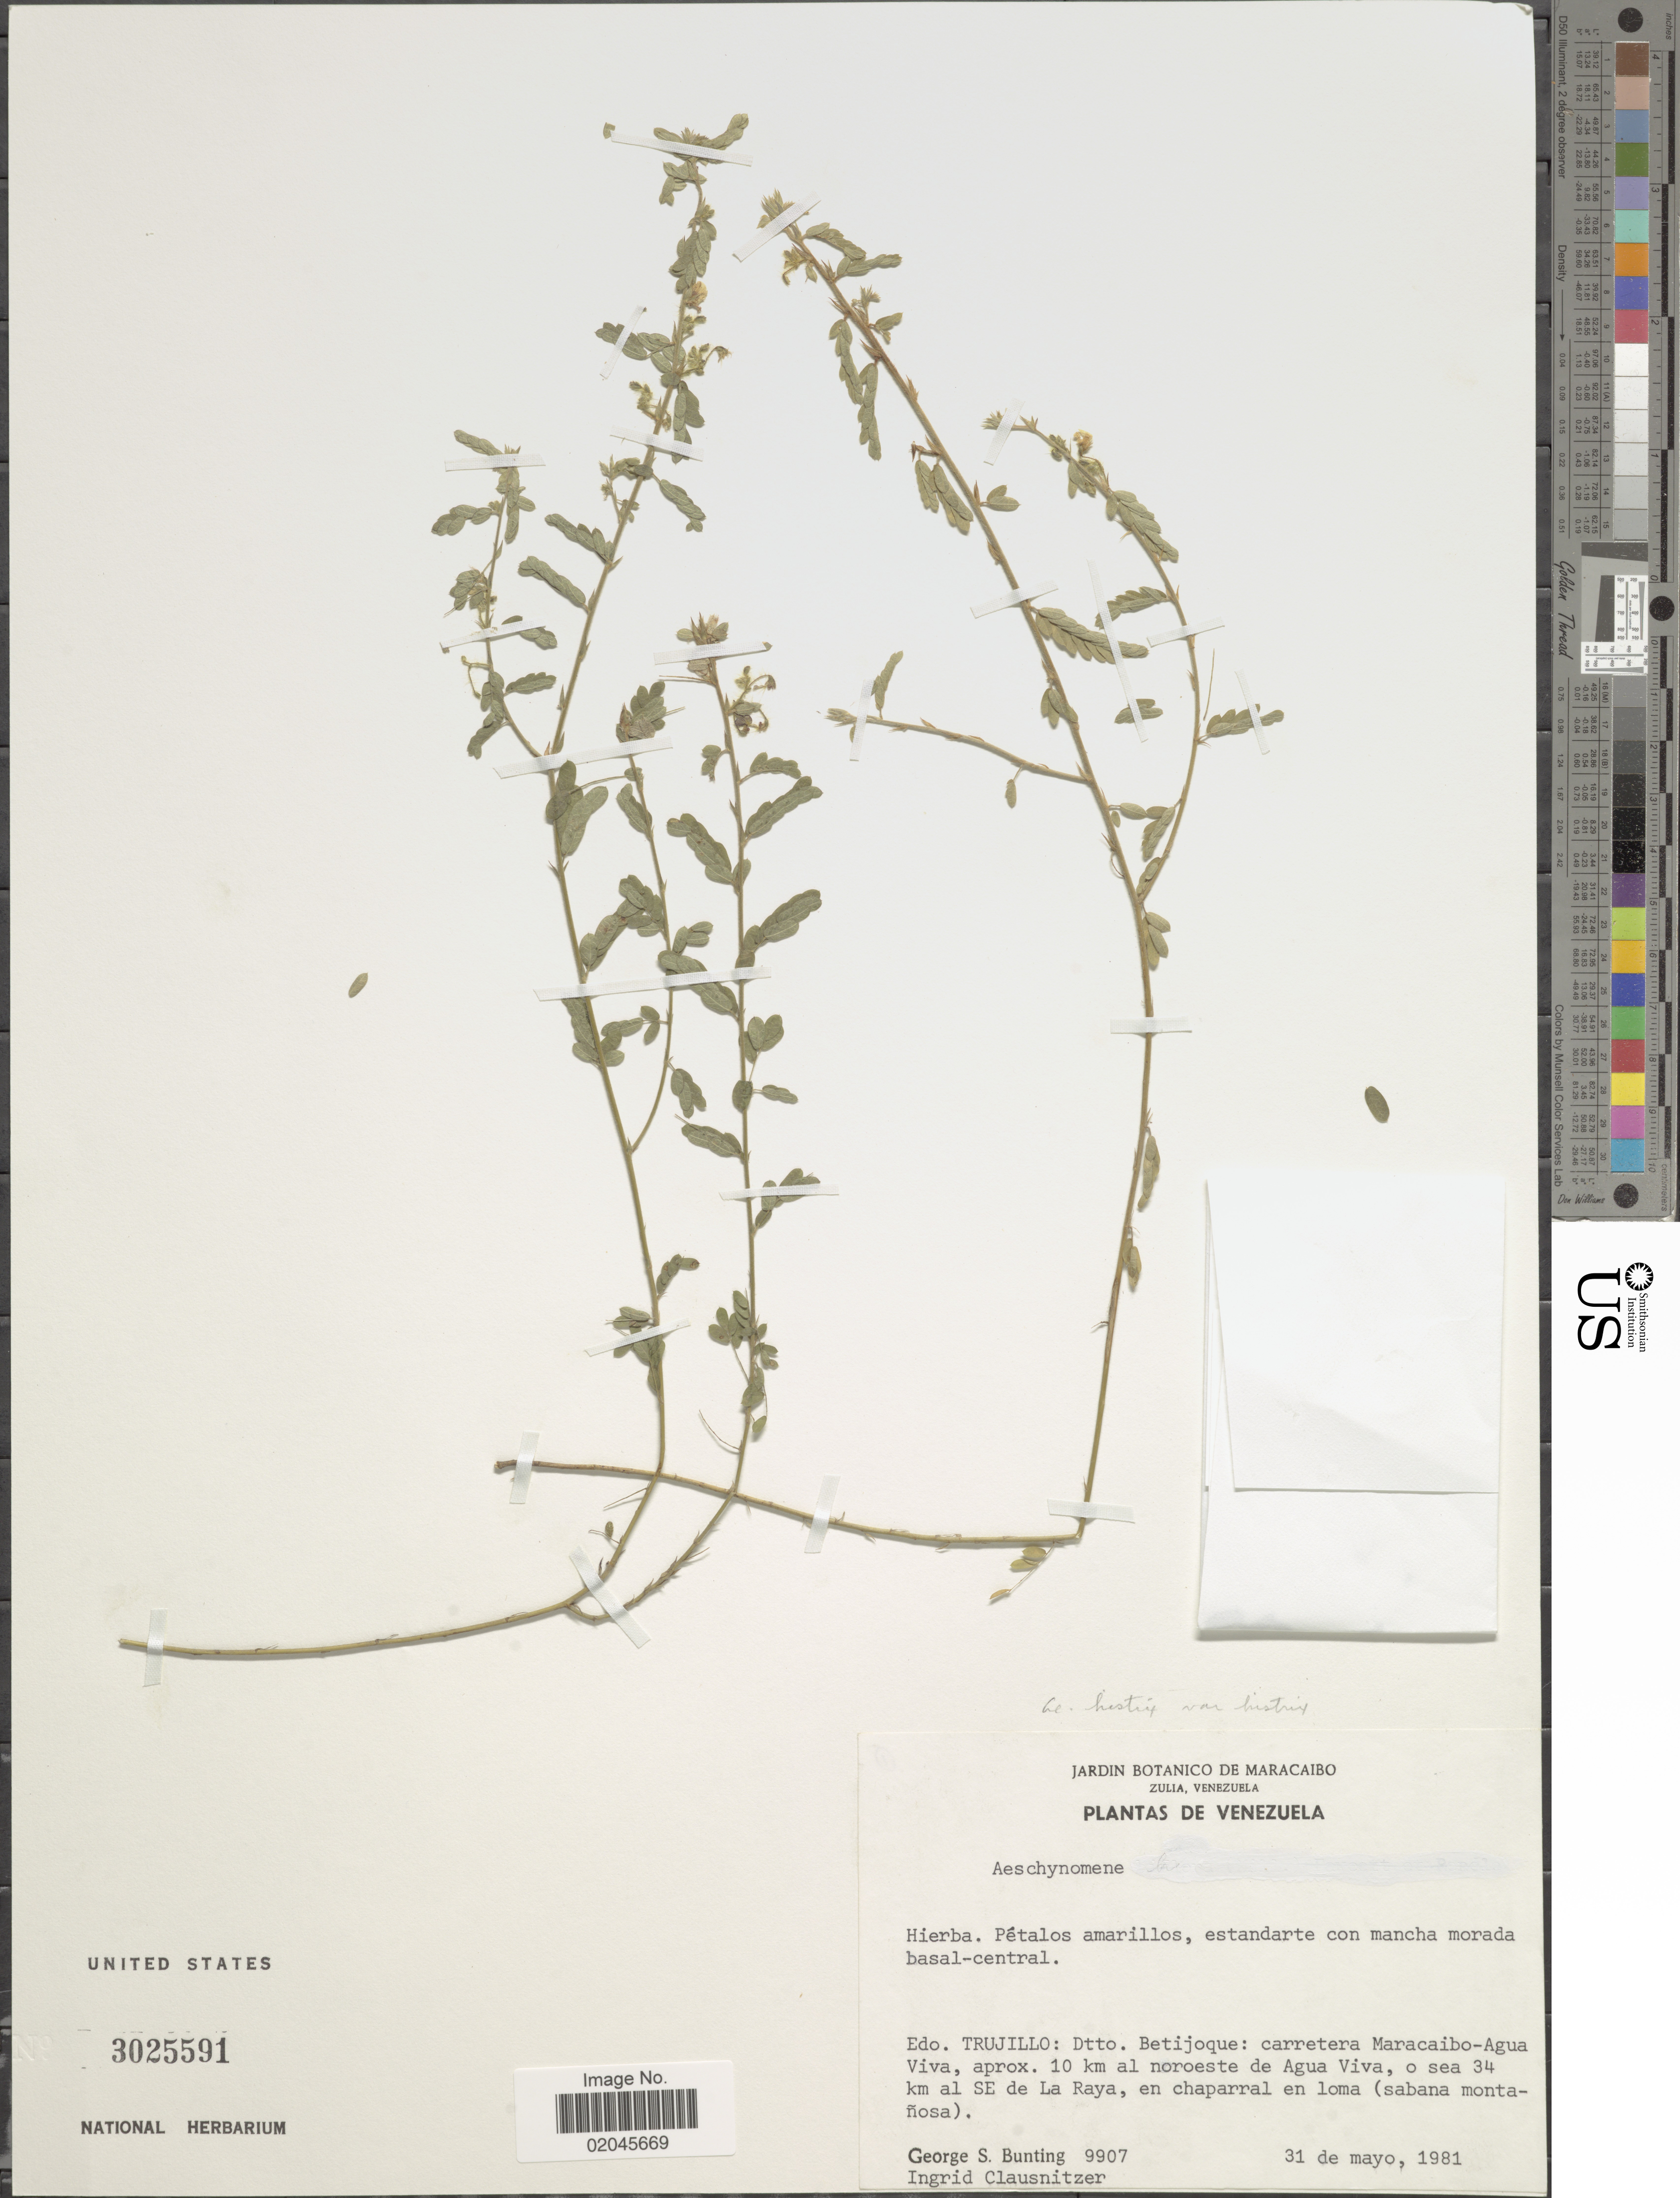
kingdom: Plantae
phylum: Tracheophyta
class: Magnoliopsida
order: Fabales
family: Fabaceae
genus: Aeschynomene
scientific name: Aeschynomene histrix var. histrix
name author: Poir.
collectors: G. S. Bunting & I. Clausnitzer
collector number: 9907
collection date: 1981-05-31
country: Venezuela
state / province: Trujillo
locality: Dtto. Betijoque: carretera Maracaibo-Agua Viva, aprox. 10 km al noroeste de Agua Viva, o sea 34 km al SE de La Raya, en chaparral en loma (sabana montaflosa).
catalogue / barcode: US 3025591